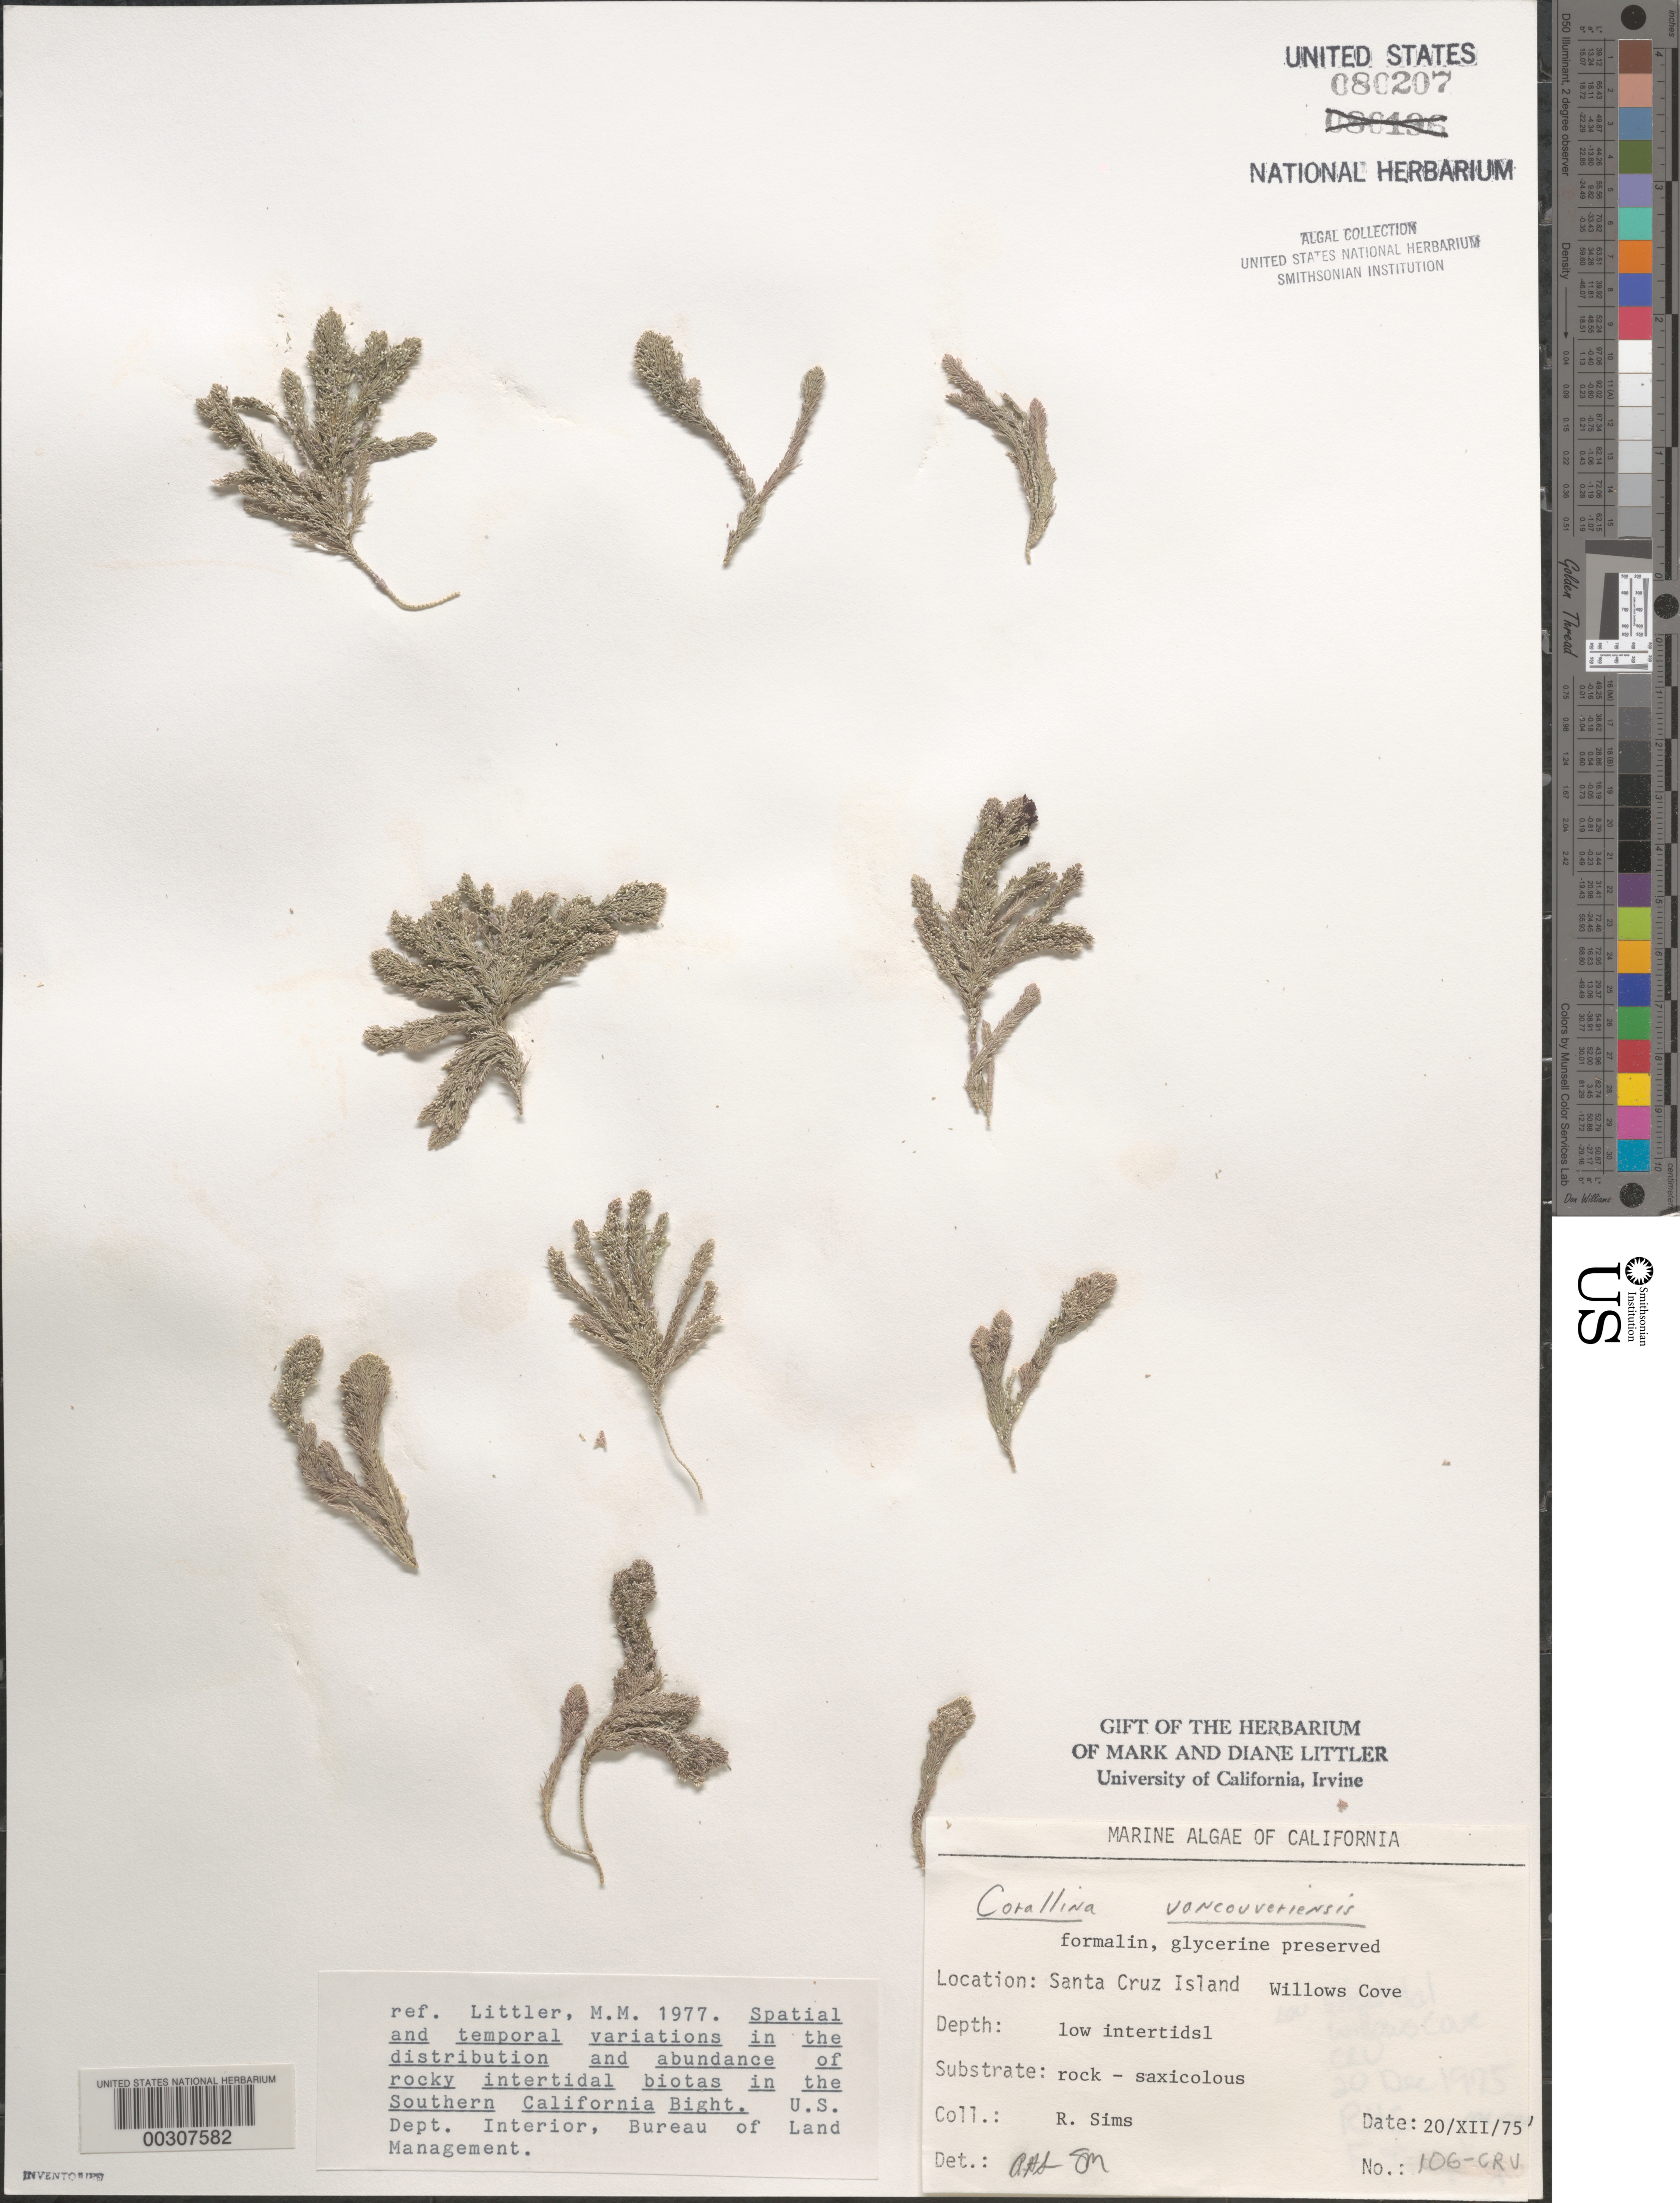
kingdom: Plantae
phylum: Rhodophyta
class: Florideophyceae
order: Corallinales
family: Corallinaceae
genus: Corallina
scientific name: Corallina vancouveriensis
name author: Yendo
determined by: Sims, Robert H.; Murray, S. N.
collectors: R. H. Sims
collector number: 106-cru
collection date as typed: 20 Dec 1975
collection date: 1975-12-20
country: United States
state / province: California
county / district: Santa Barbara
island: Santa Cruz Island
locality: Willows Anchorage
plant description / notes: BLM-SOCALBIGHT Rocky Intertidal Survey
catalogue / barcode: US 80207